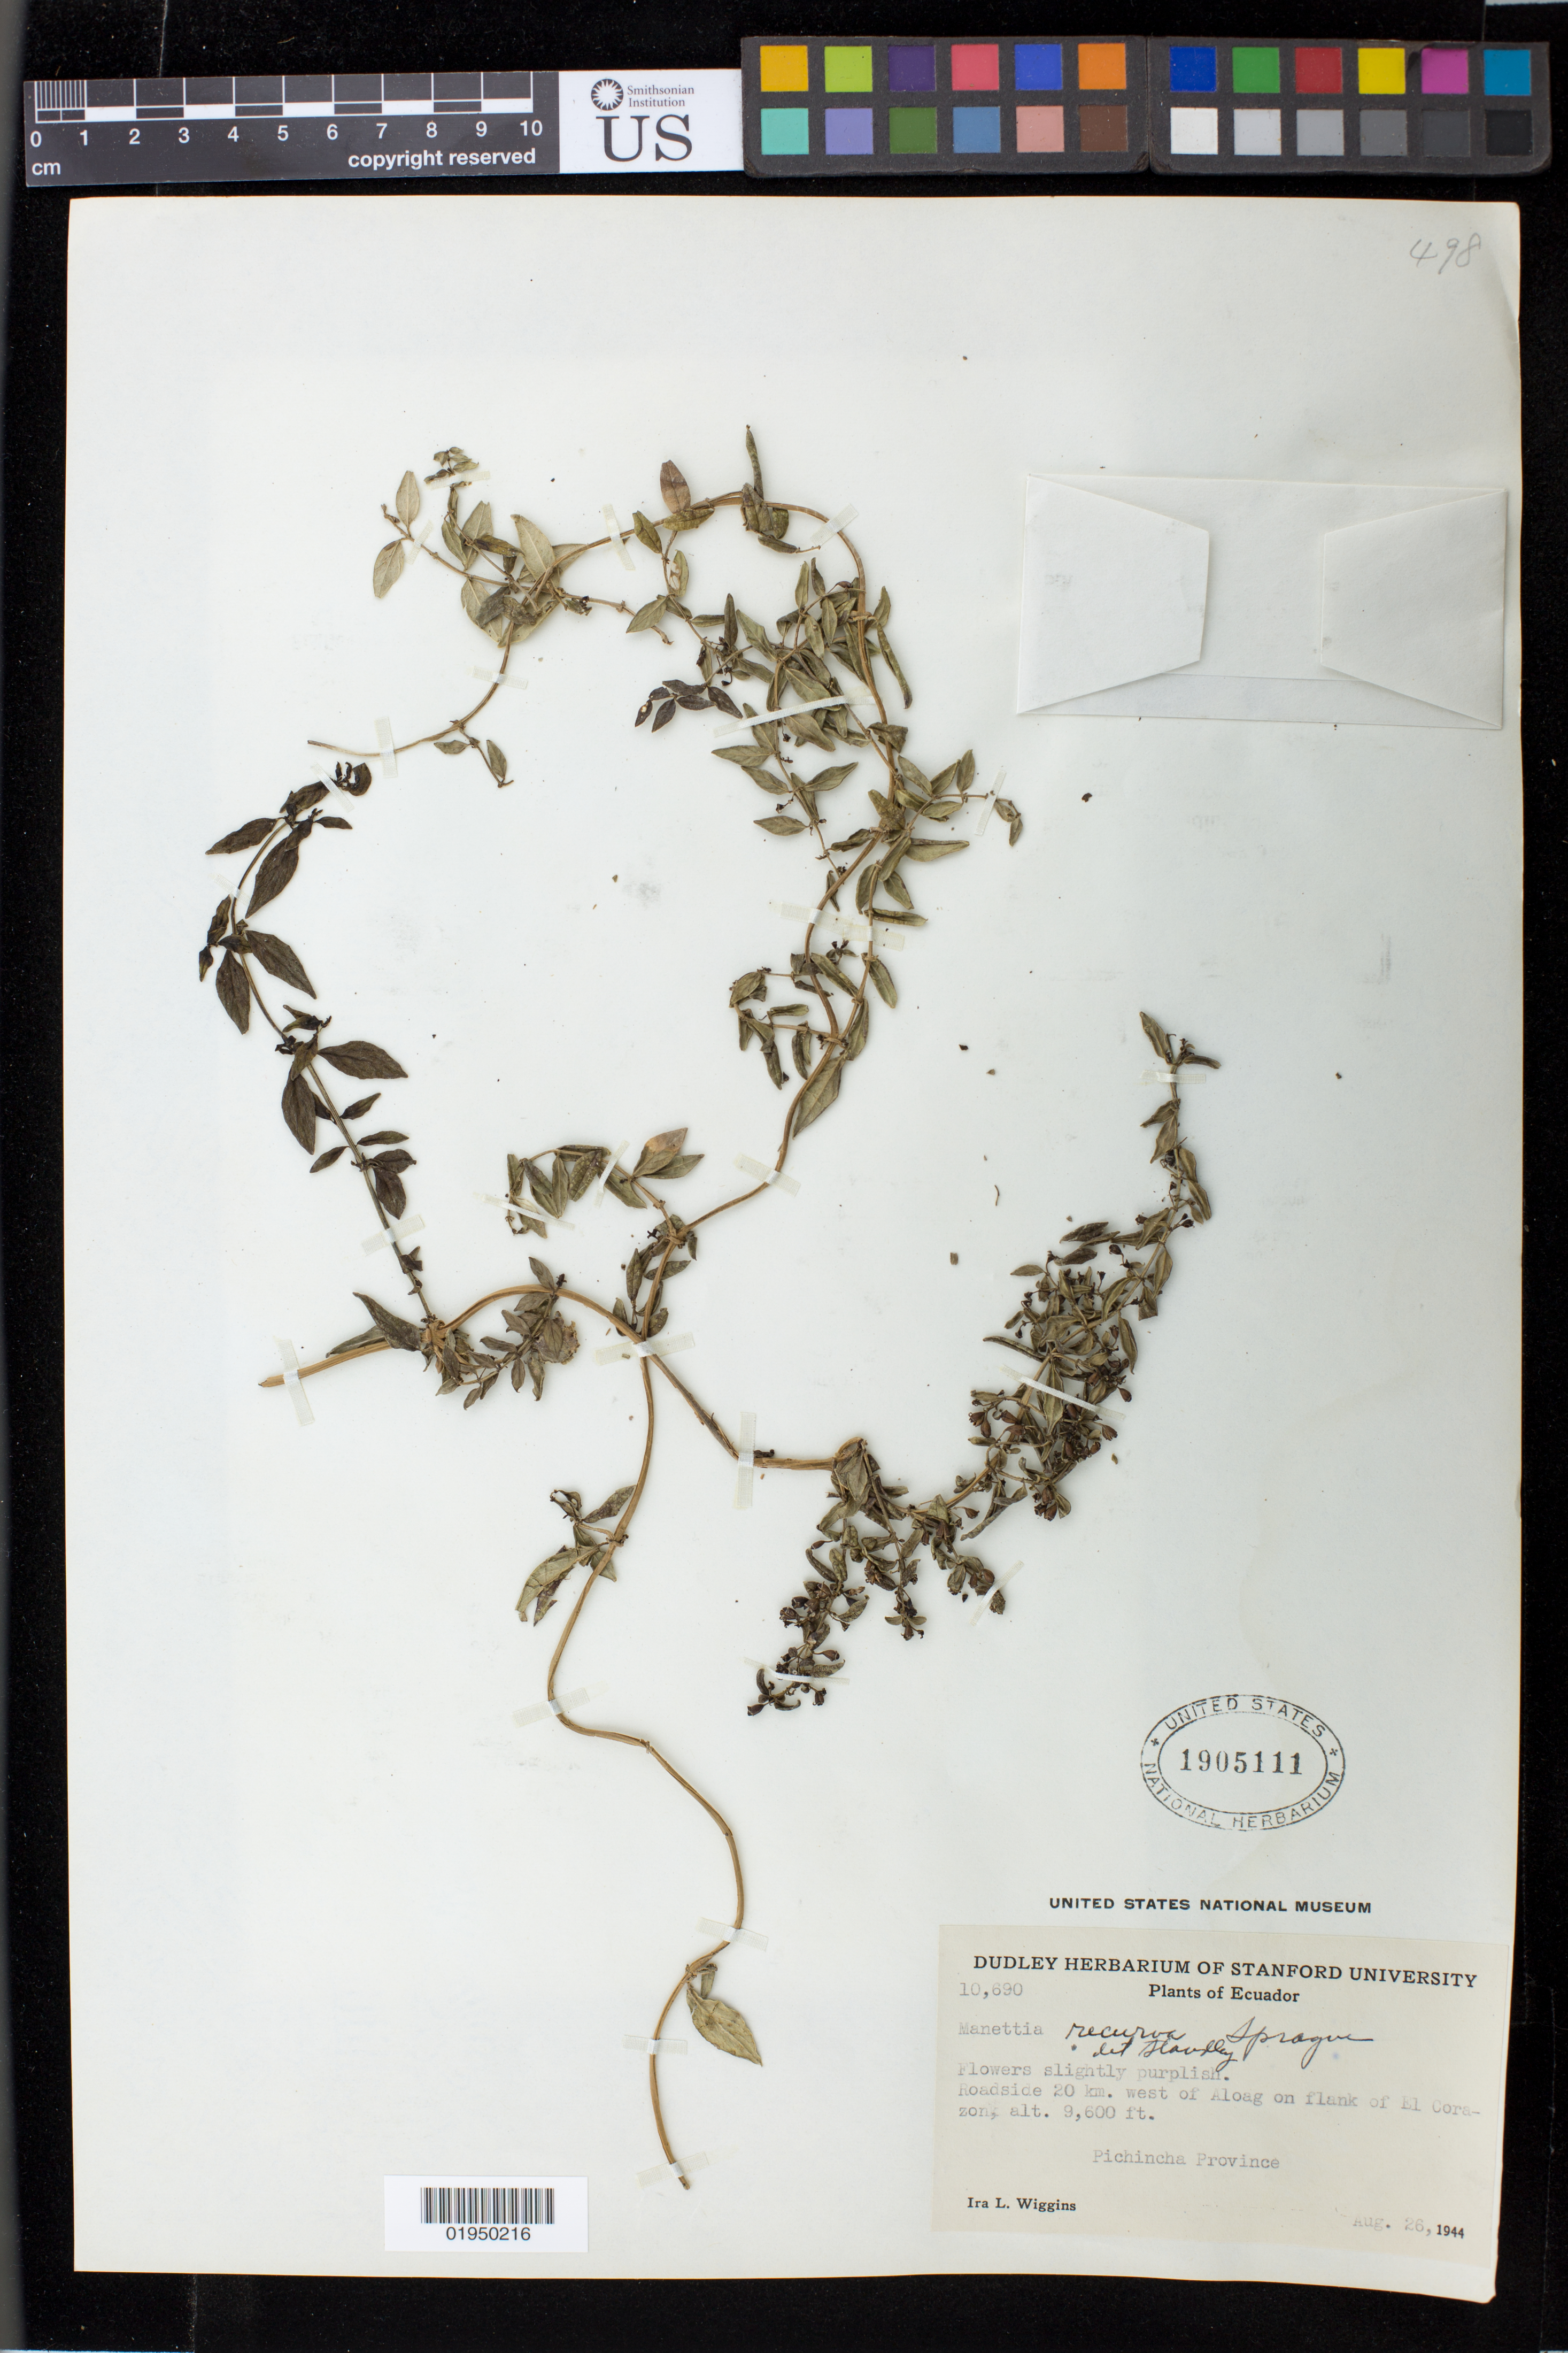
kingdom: Plantae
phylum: Tracheophyta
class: Magnoliopsida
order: Gentianales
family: Rubiaceae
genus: Manettia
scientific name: Manettia recurva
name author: Sprague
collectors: I. L. Wiggins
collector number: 10690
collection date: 1944-08-26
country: Ecuador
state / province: Pichincha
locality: Roadside 20 km. west of Aloag on flank of El Corazon.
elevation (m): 2926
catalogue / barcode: US 1905111